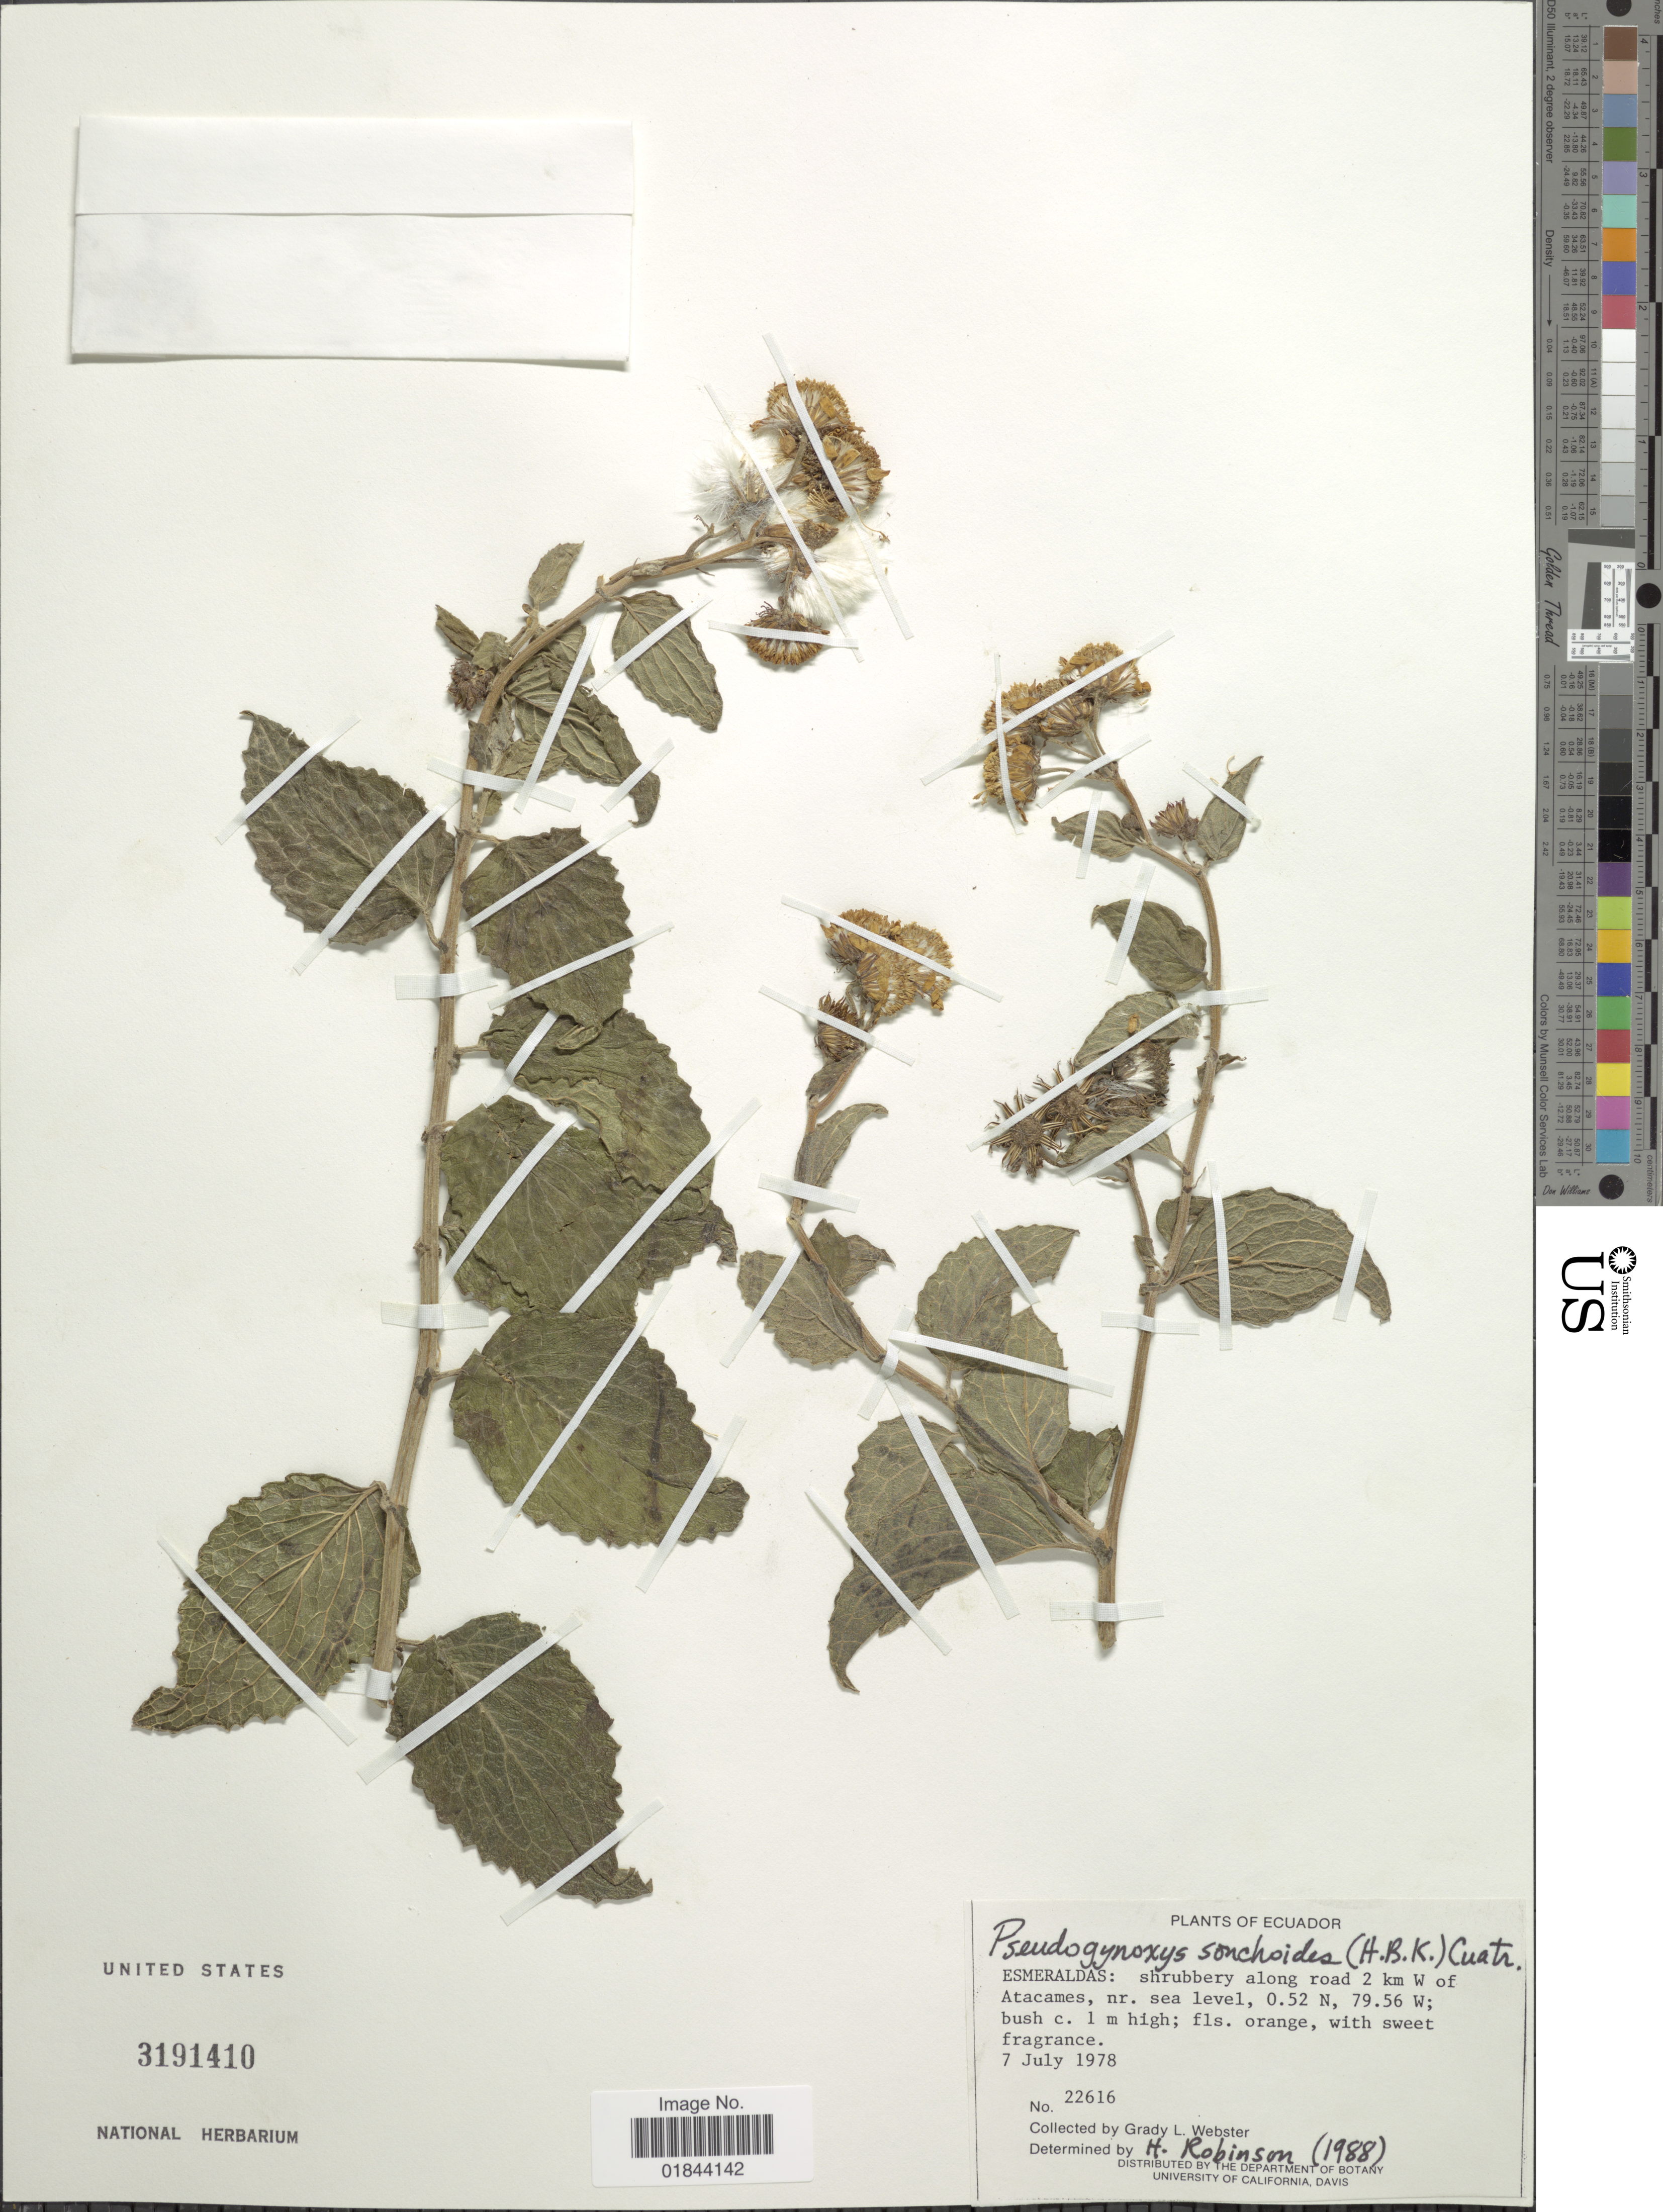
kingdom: Plantae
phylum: Tracheophyta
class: Magnoliopsida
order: Asterales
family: Asteraceae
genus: Pseudogynoxys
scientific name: Pseudogynoxys sonchoides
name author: (Kunth) Cuatrec.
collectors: G. L. Webster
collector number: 22616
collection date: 1978-07-07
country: Ecuador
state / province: Esmeraldas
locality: Shrubbery along road 2 km W of Atacames, nr. sea level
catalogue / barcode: US 3191410